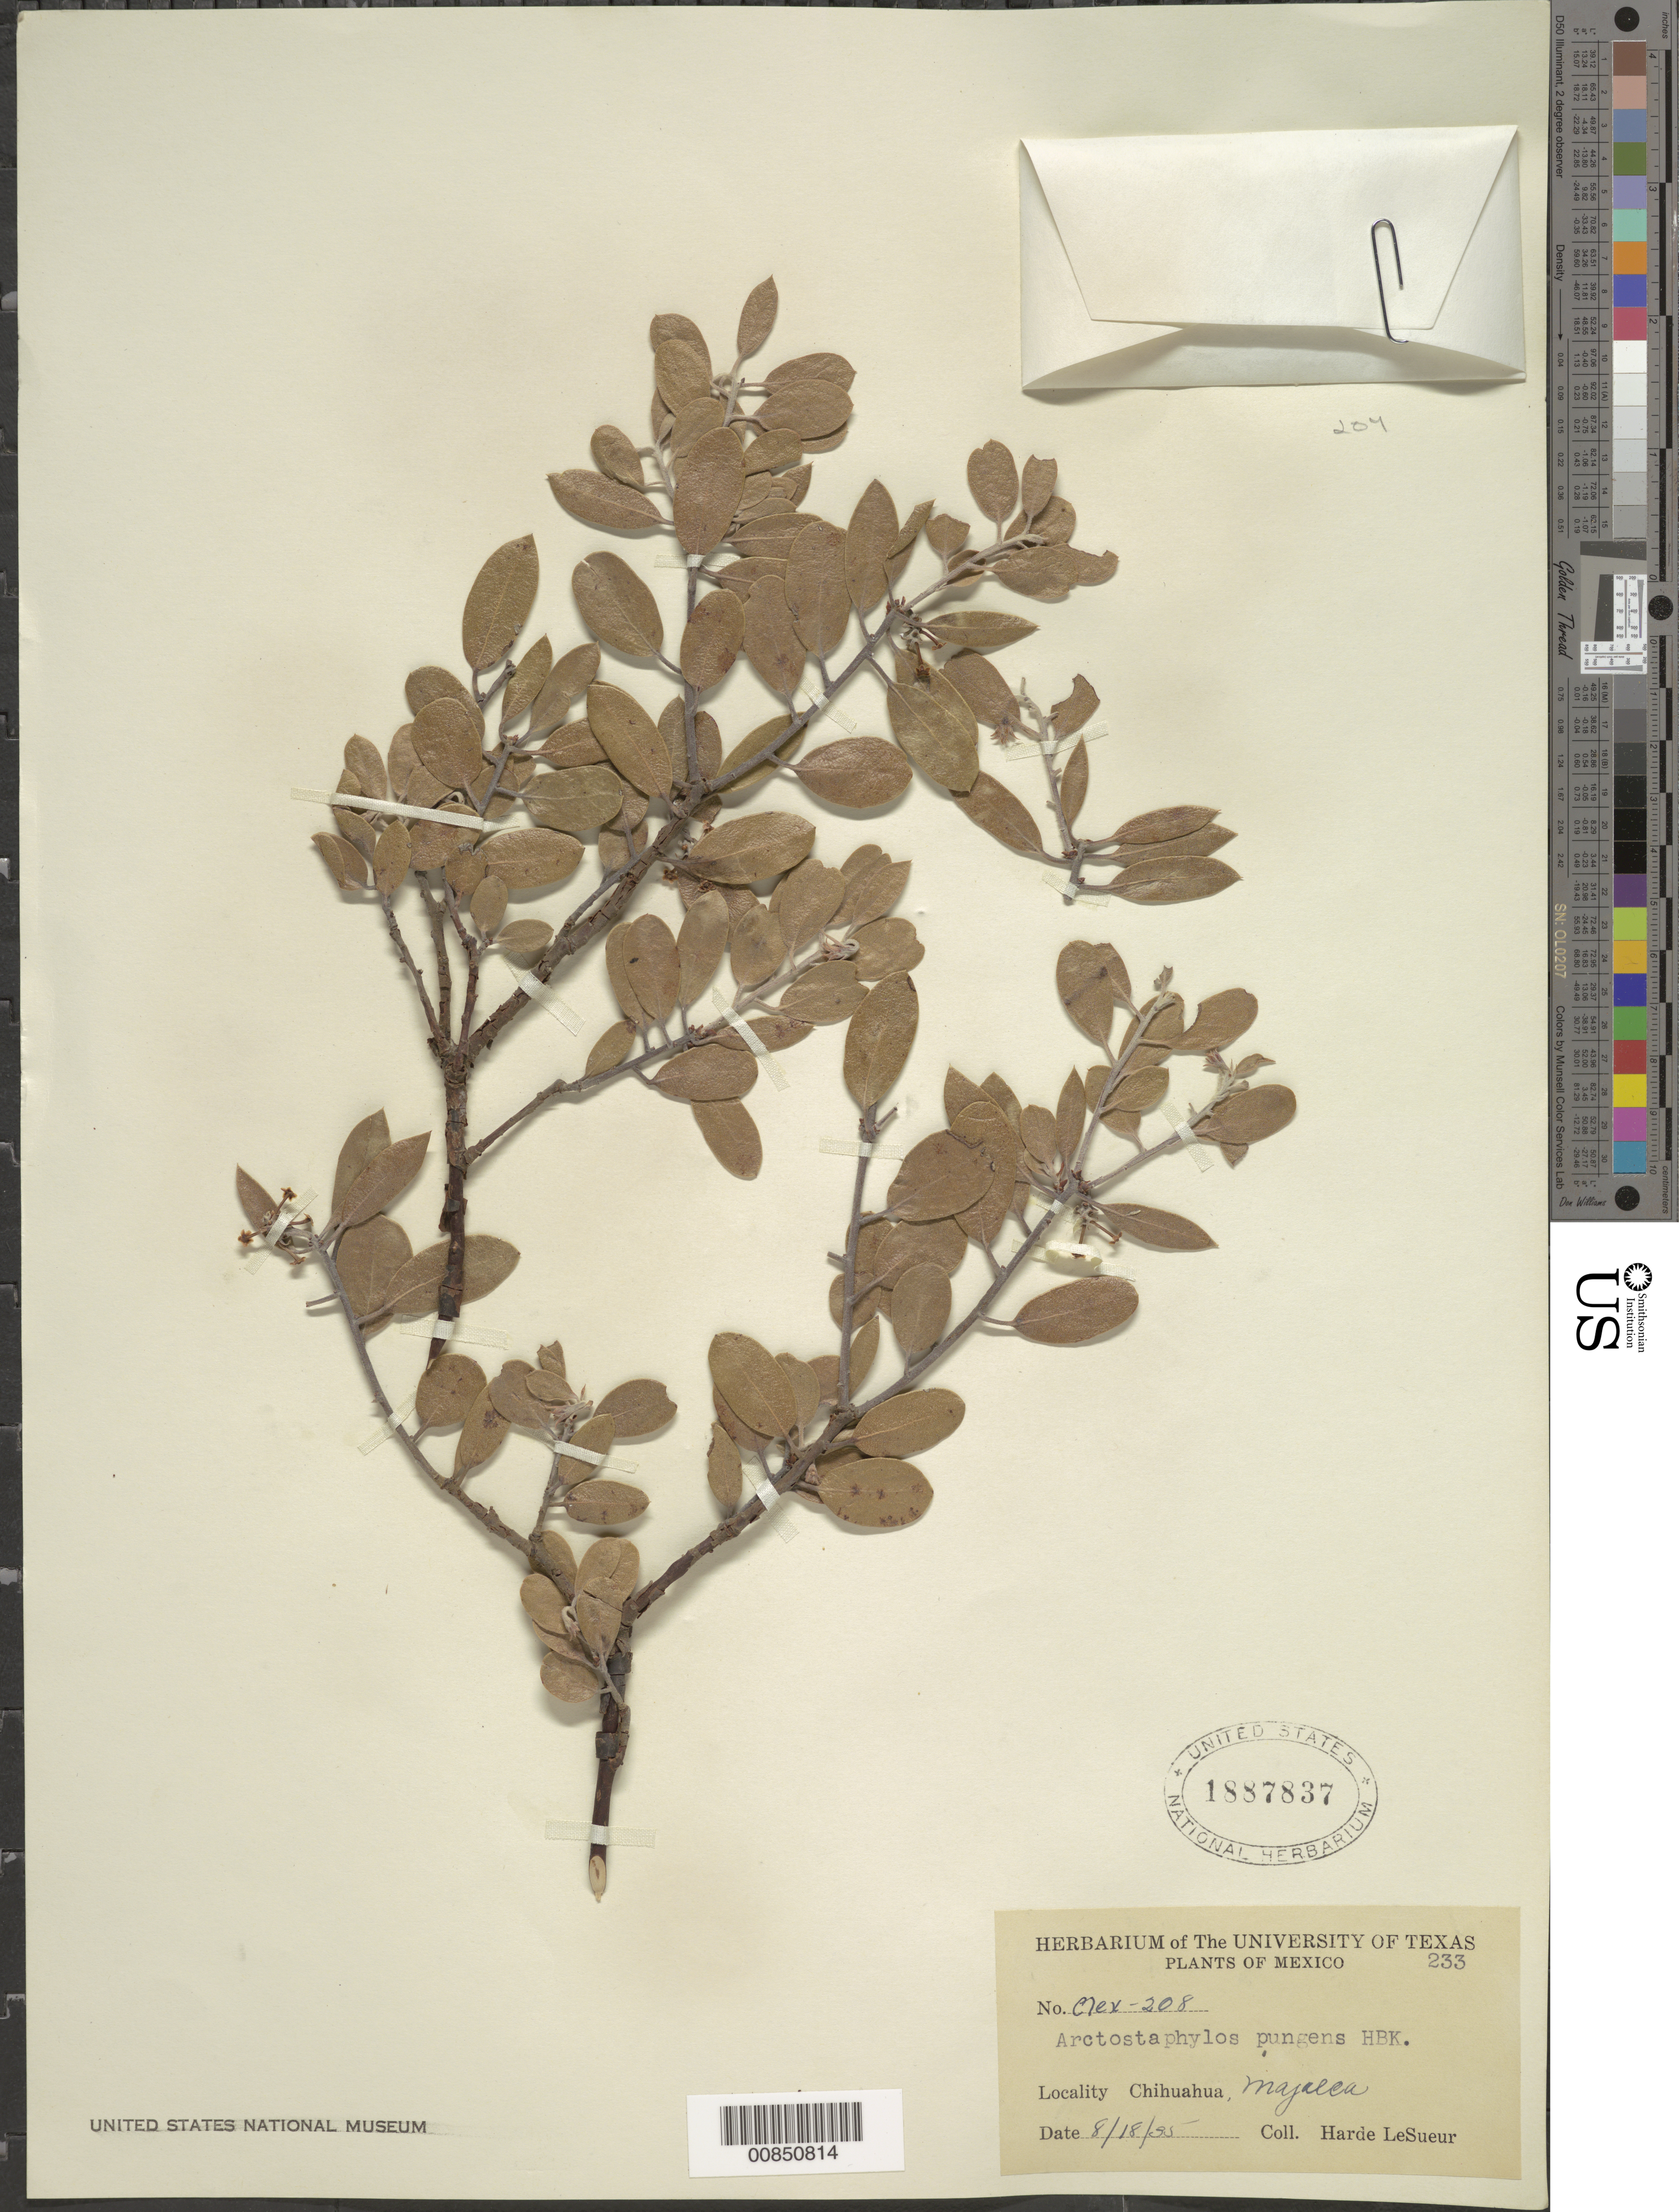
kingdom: Plantae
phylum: Tracheophyta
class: Magnoliopsida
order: Ericales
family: Ericaceae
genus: Arctostaphylos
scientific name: Arctostaphylos pungens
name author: Kunth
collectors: D. H. LeSueur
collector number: Mex - 208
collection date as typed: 18 Aug 1935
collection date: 1935-08-18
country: Mexico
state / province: Chihuahua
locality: Majalca, Chihuahua.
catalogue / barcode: US 1887837